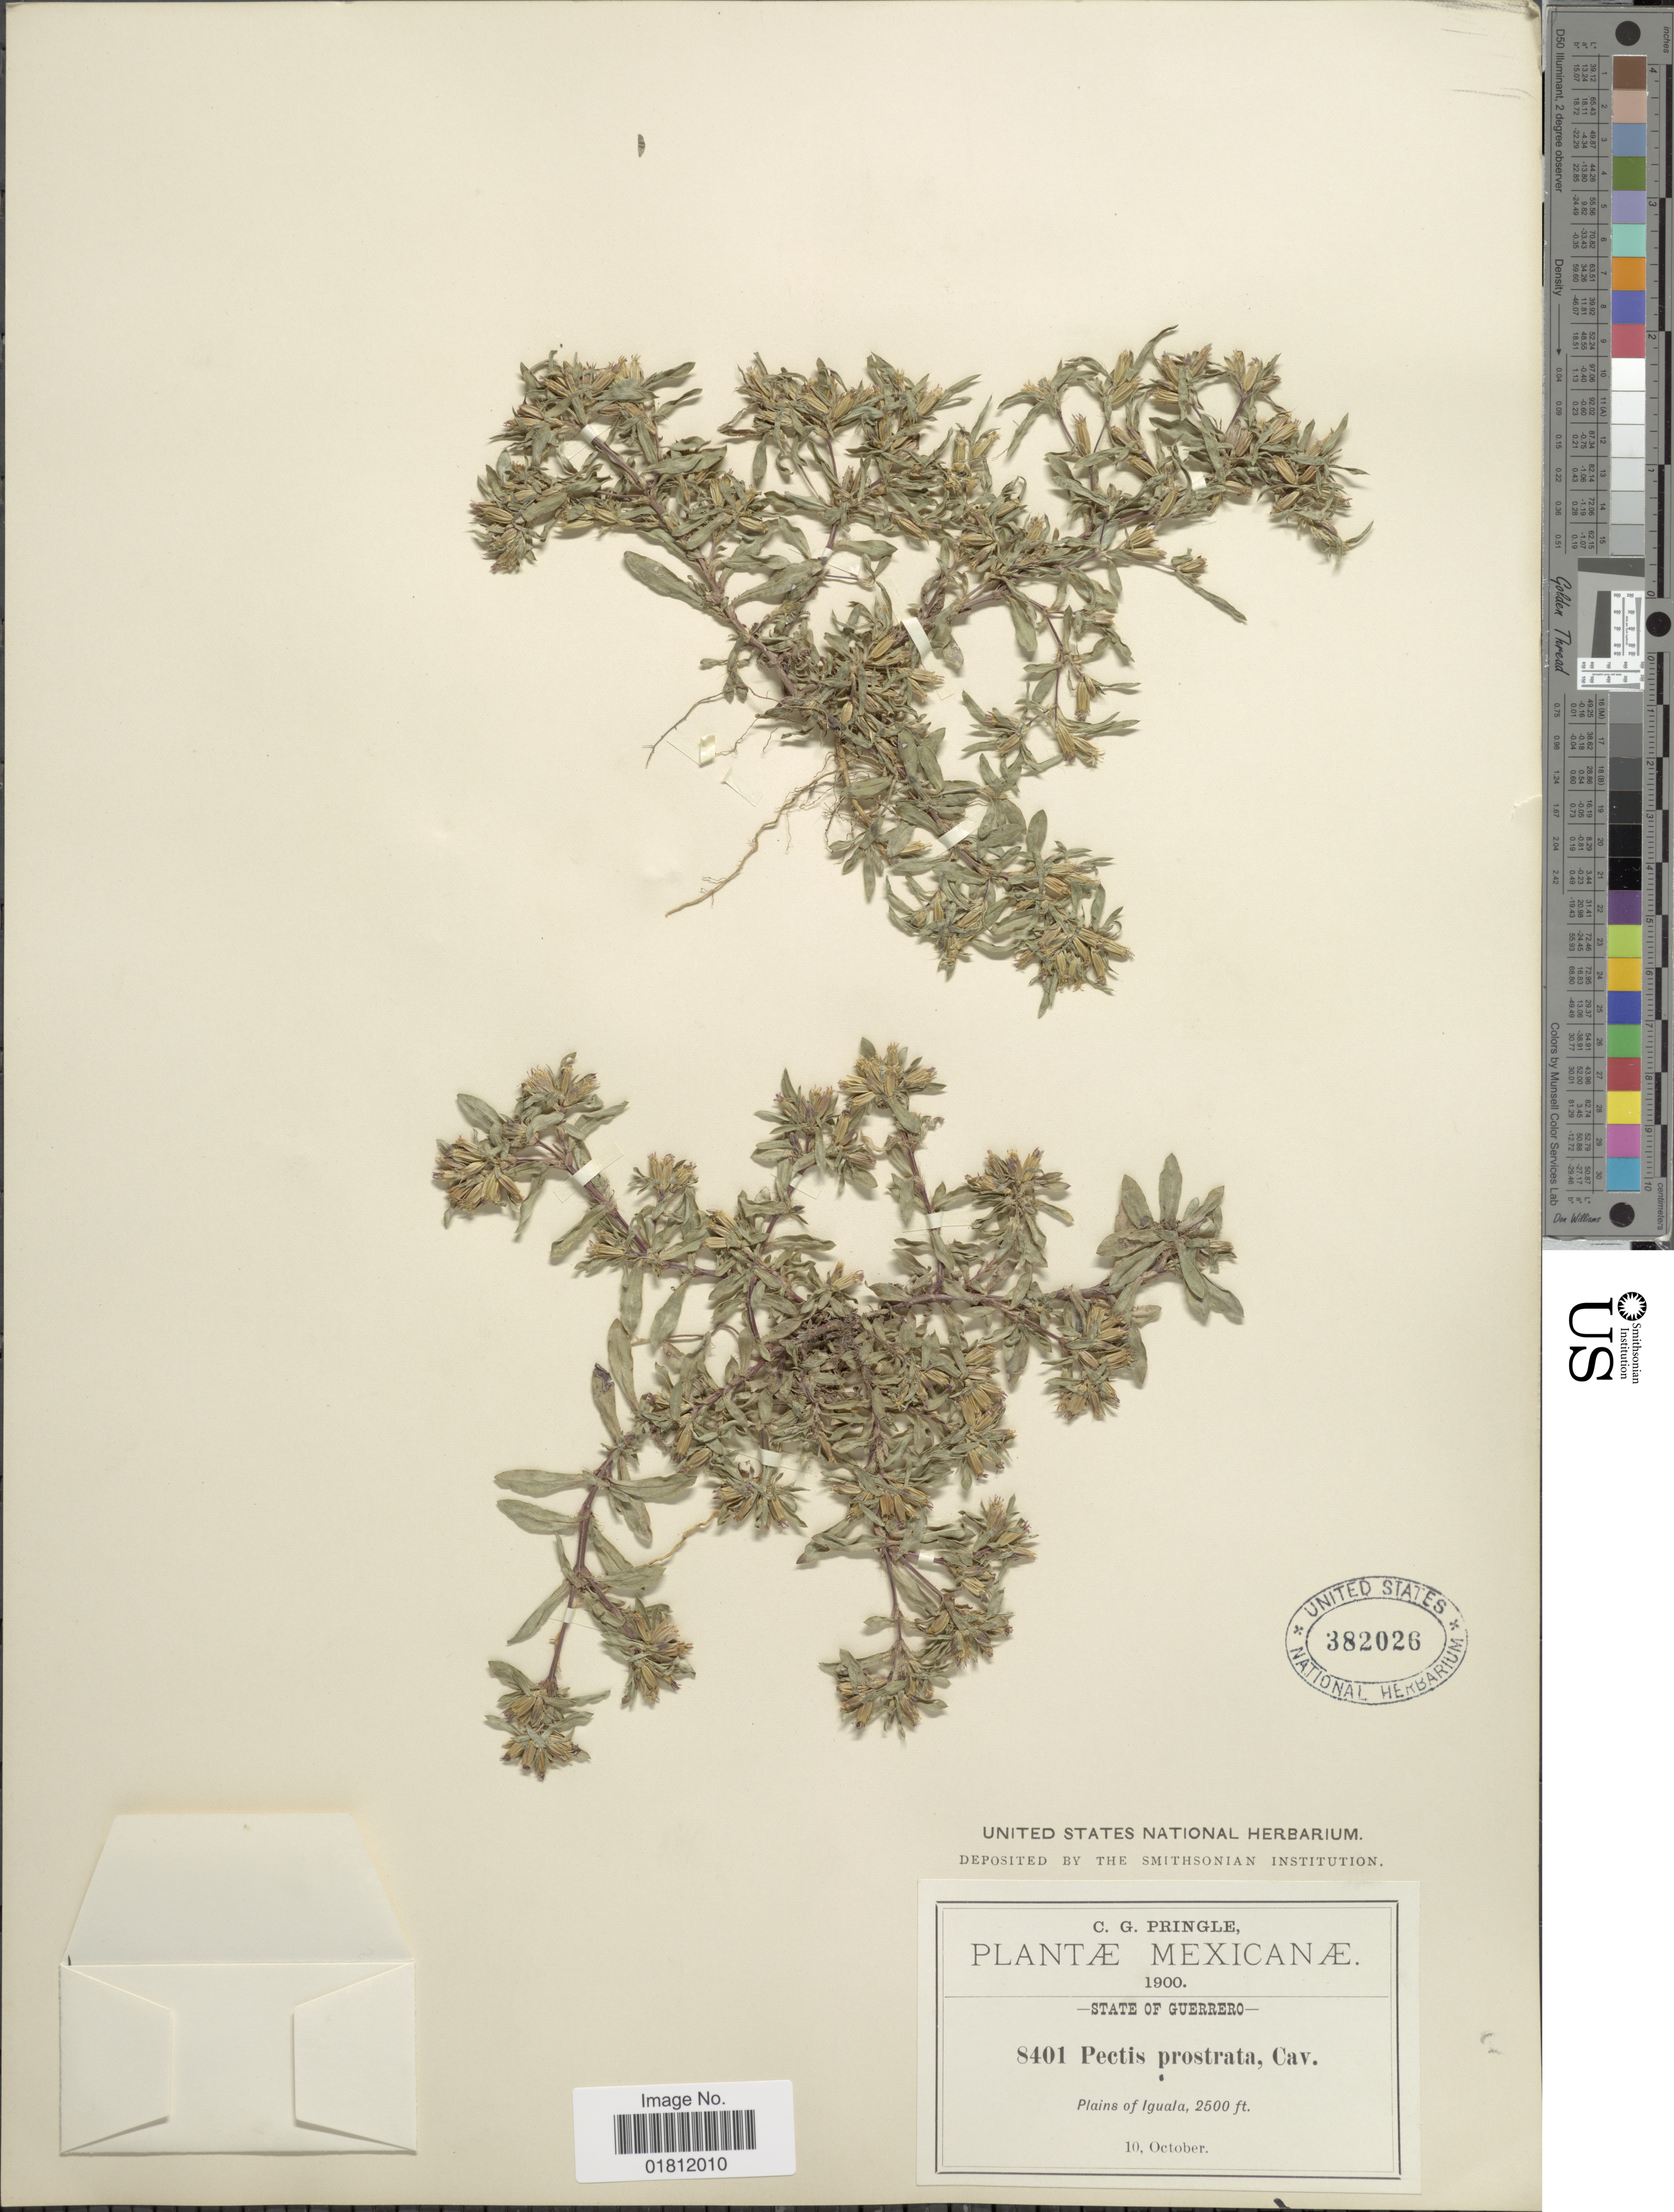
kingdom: Plantae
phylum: Tracheophyta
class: Magnoliopsida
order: Asterales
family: Asteraceae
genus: Pectis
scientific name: Pectis prostrata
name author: Cav.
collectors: C. G. Pringle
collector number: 8401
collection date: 1900-10-10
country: Mexico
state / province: Guerrero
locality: State of Guerrero, Plains of Iguala.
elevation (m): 762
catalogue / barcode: US 382026